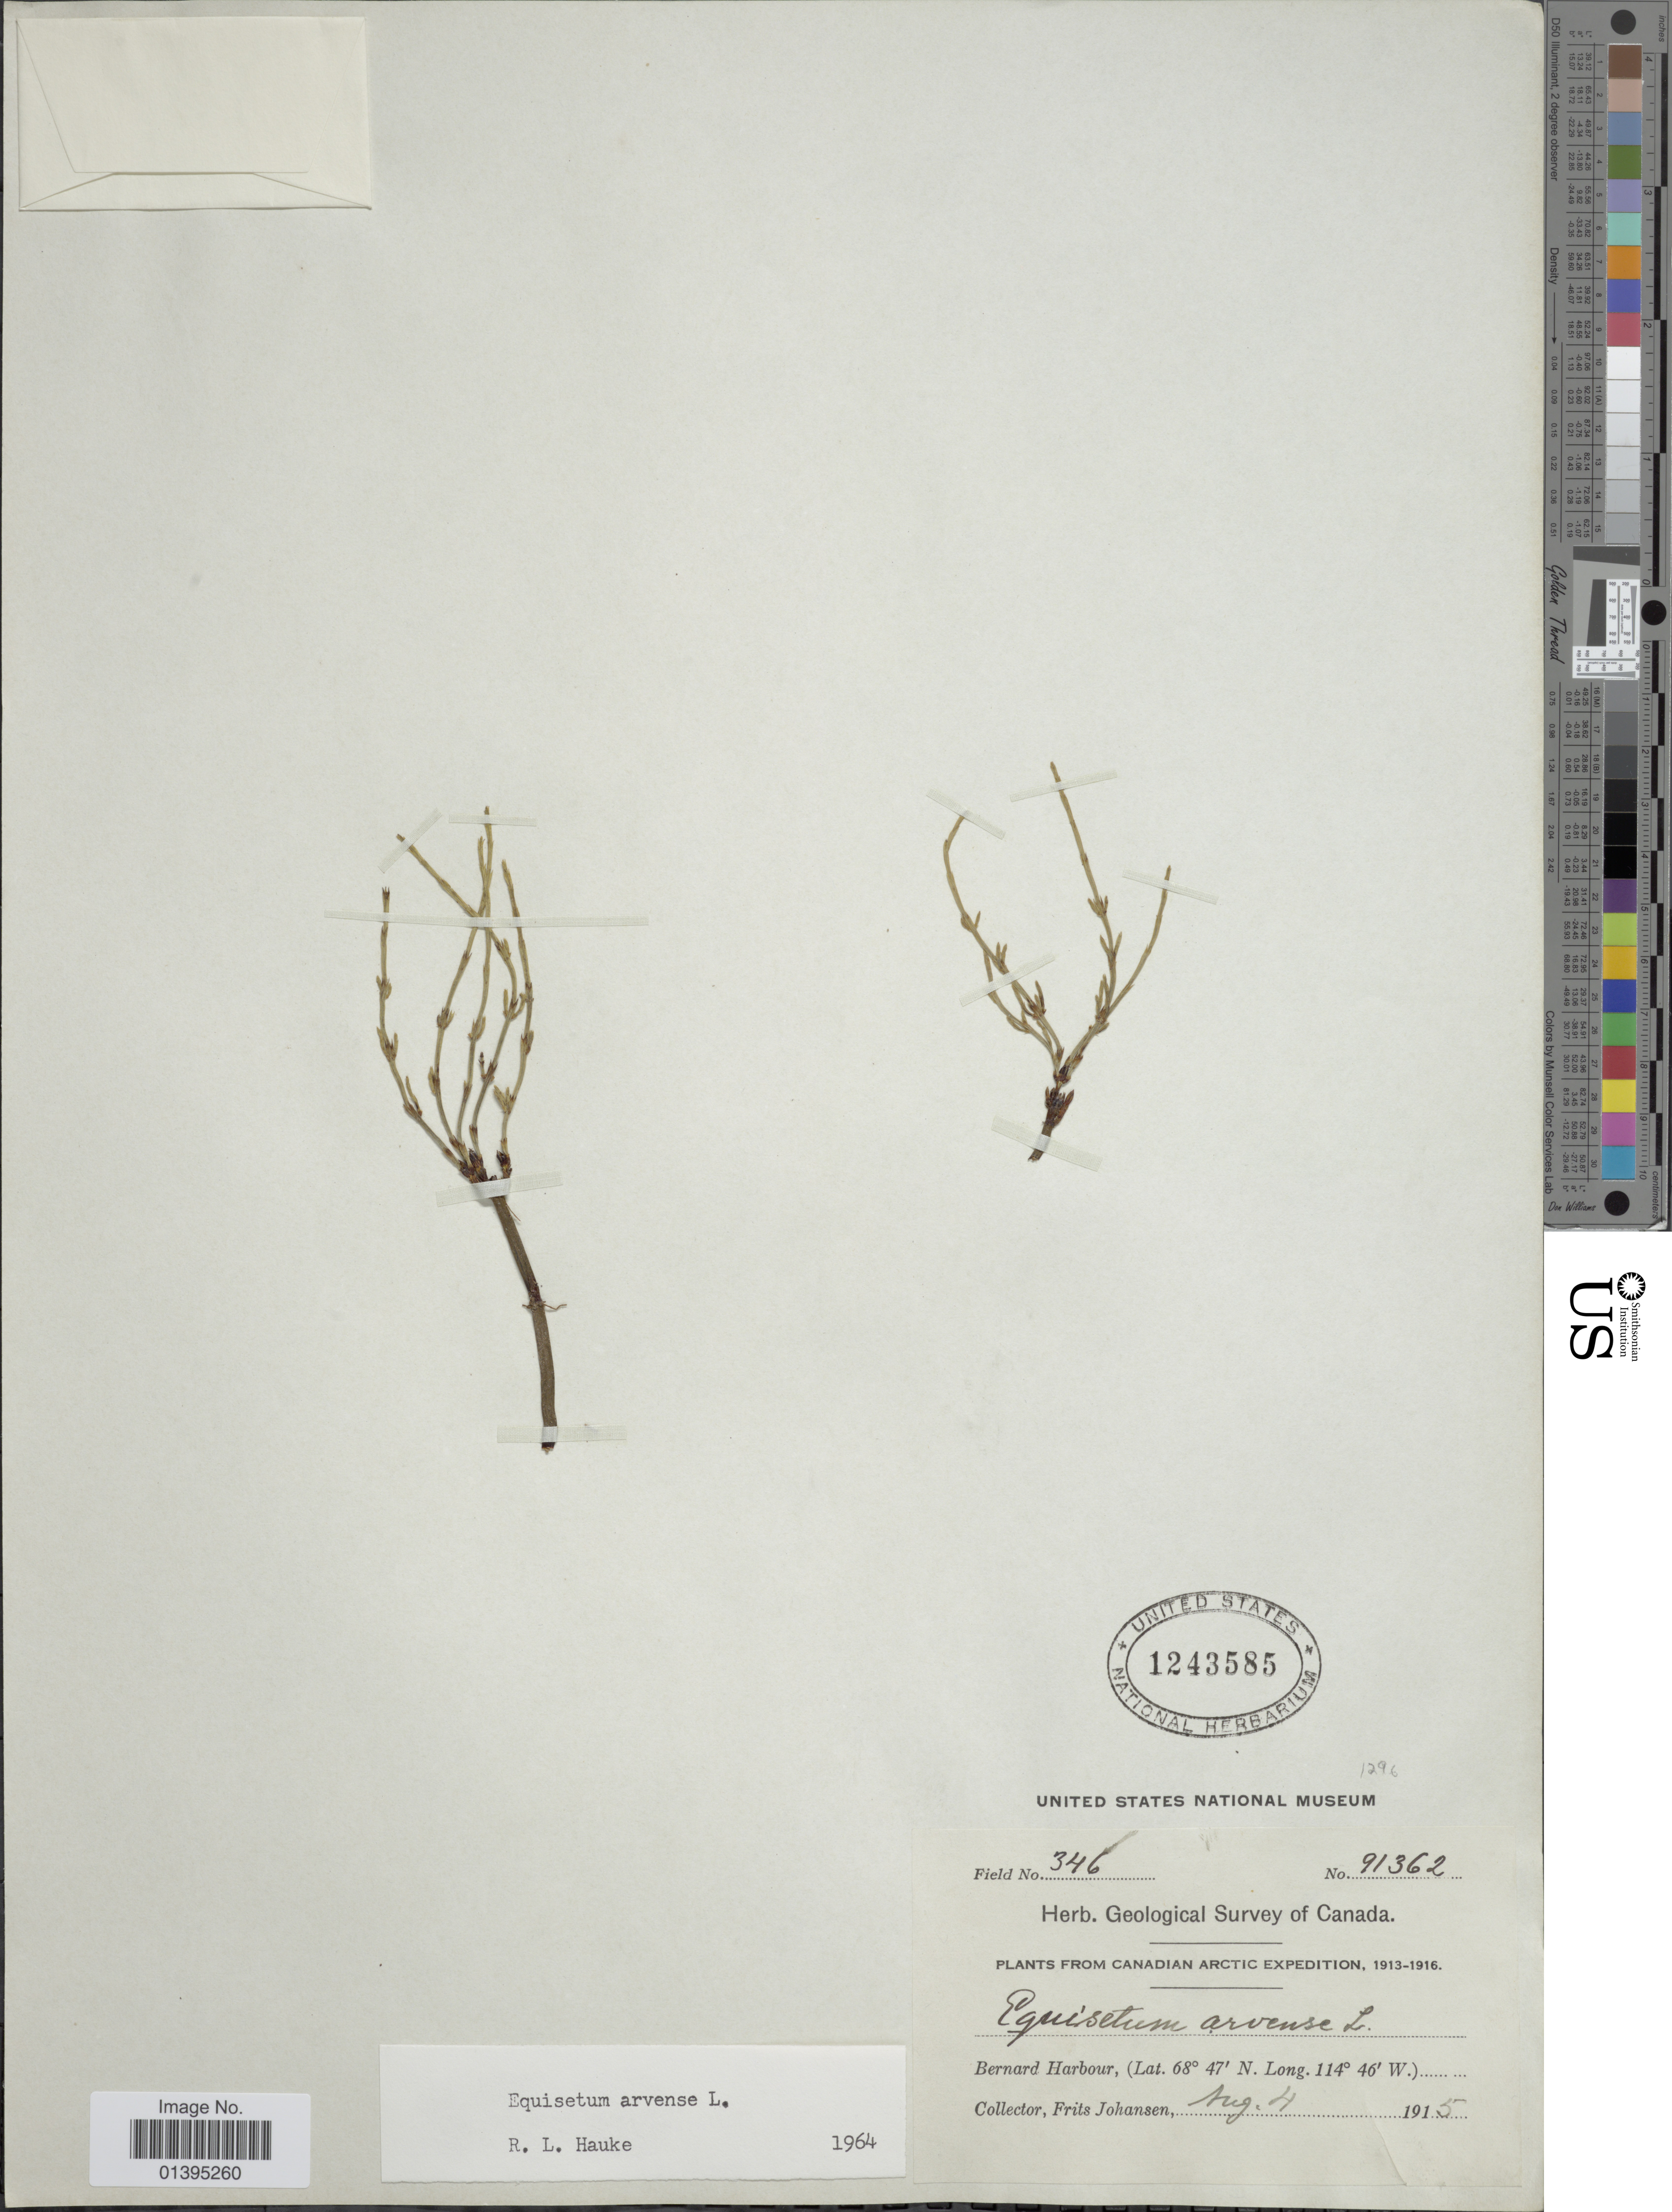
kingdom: Plantae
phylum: Tracheophyta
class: Polypodiopsida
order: Equisetales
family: Equisetaceae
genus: Equisetum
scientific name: Equisetum arvense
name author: L.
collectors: F. Johansen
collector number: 91362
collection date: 1915-08-04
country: Canada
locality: Bernard Harbour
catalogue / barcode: US 1243585